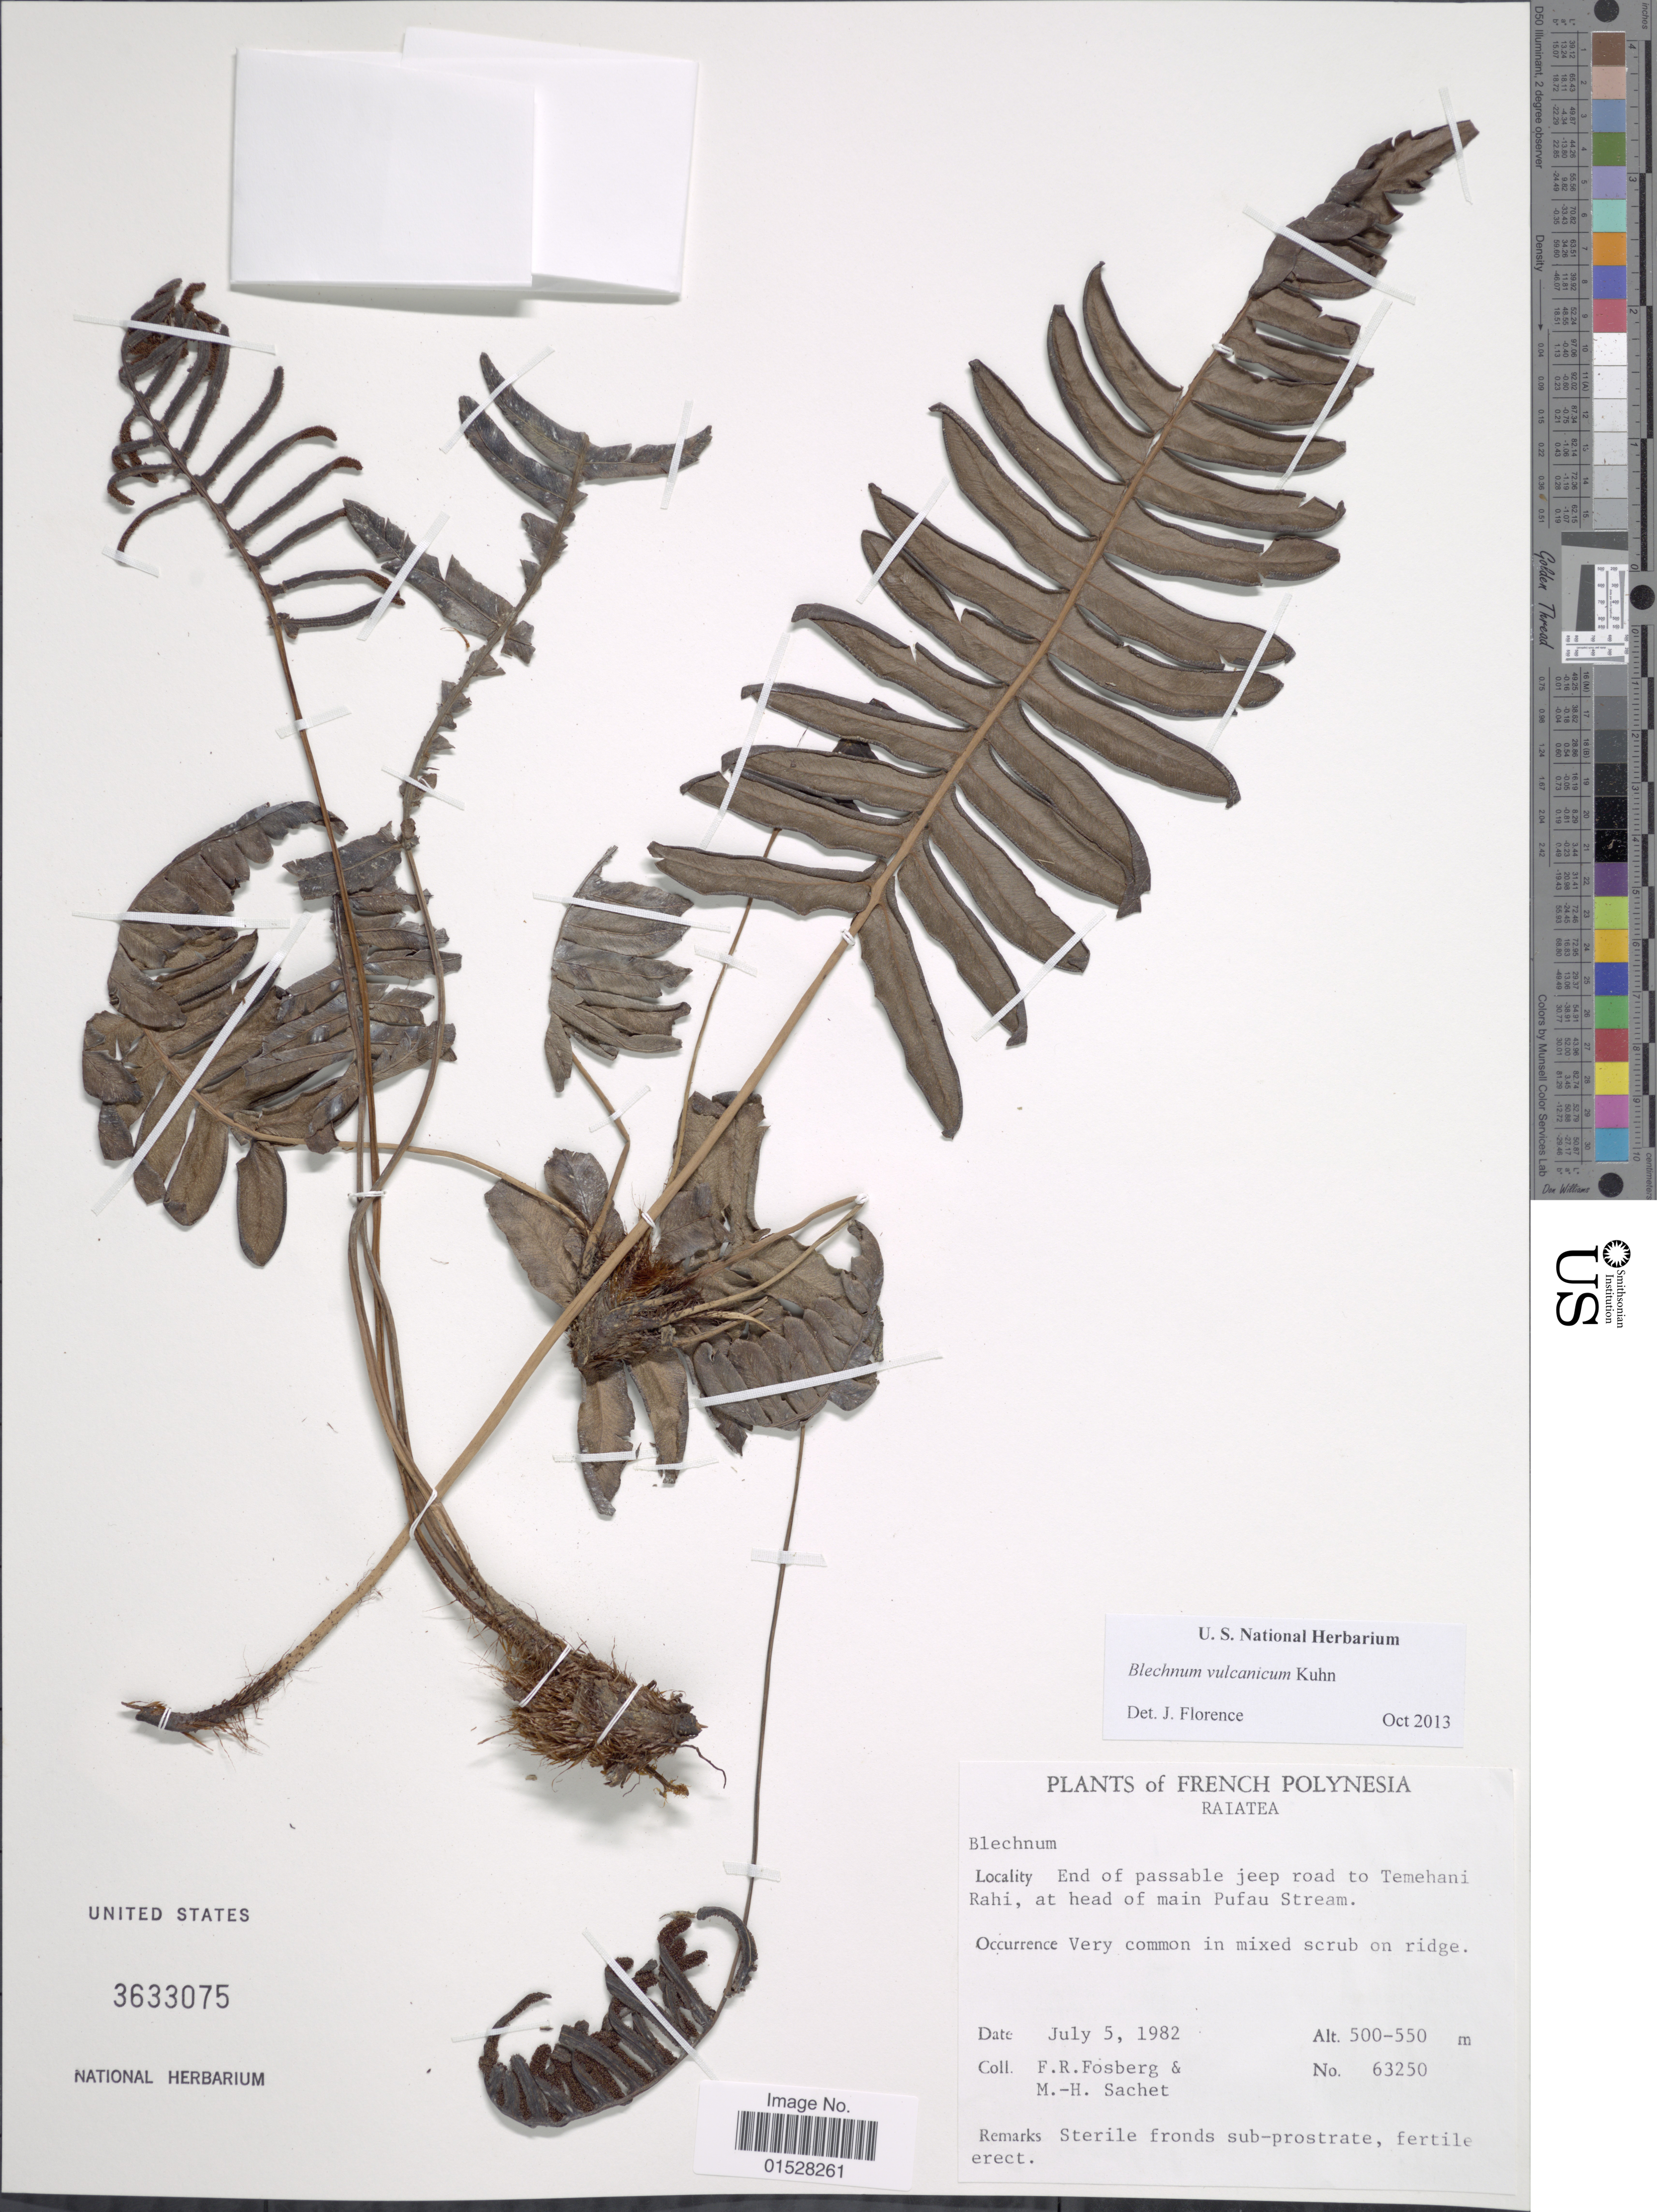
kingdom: Plantae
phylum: Tracheophyta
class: Polypodiopsida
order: Polypodiales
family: Blechnaceae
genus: Blechnum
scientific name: Blechnum vulcanicum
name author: (Blume) Kuhn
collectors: F. R. Fosberg & M.-H. Sachet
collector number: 63250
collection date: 1982-07-05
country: French Polynesia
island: Raiatea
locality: Raiatea, end of passable jeep road to Temehani Rahi, at head of main Pufau Stream.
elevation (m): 500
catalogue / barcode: US 3633075